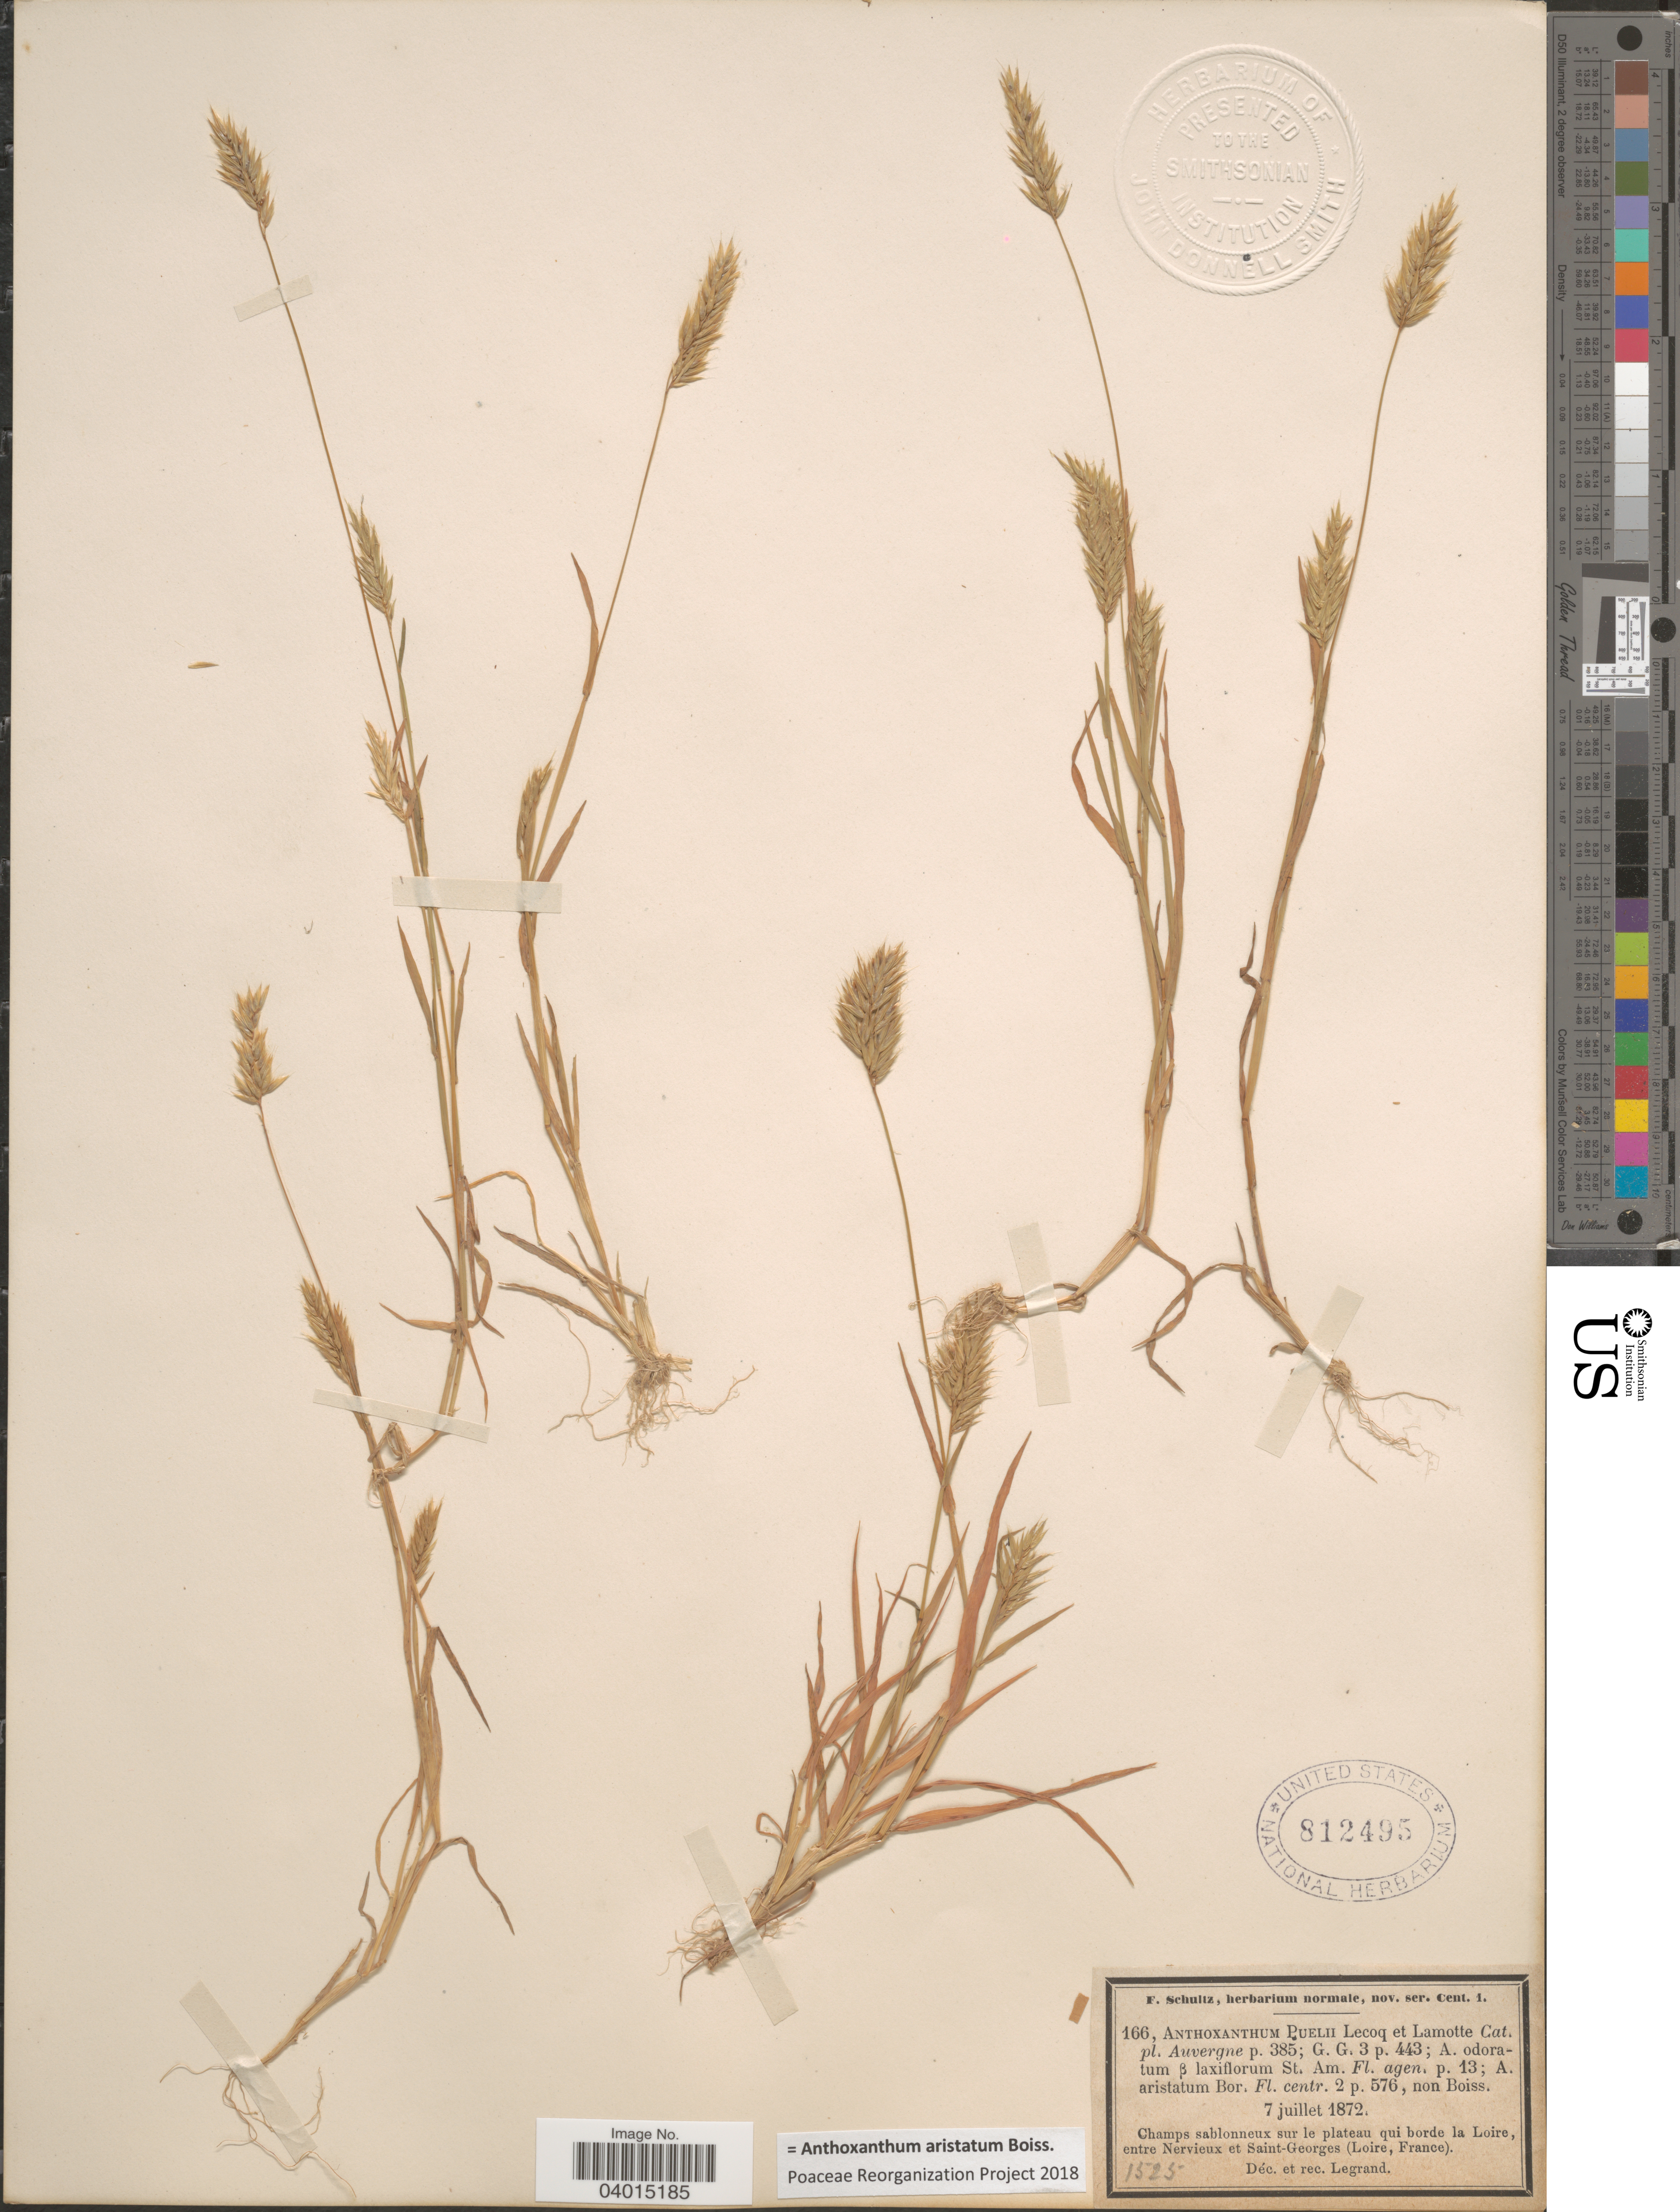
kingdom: Plantae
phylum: Tracheophyta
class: Liliopsida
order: Poales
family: Poaceae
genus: Anthoxanthum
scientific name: Anthoxanthum aristatum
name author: Boiss.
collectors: Legrand, --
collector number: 166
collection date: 1872-07-07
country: France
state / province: Pays de la Loire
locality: Champs sablonneux sur le plateau qui borde la Loire, entre Nervieux et Saint-Georges (Loire, France).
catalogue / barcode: US 812495